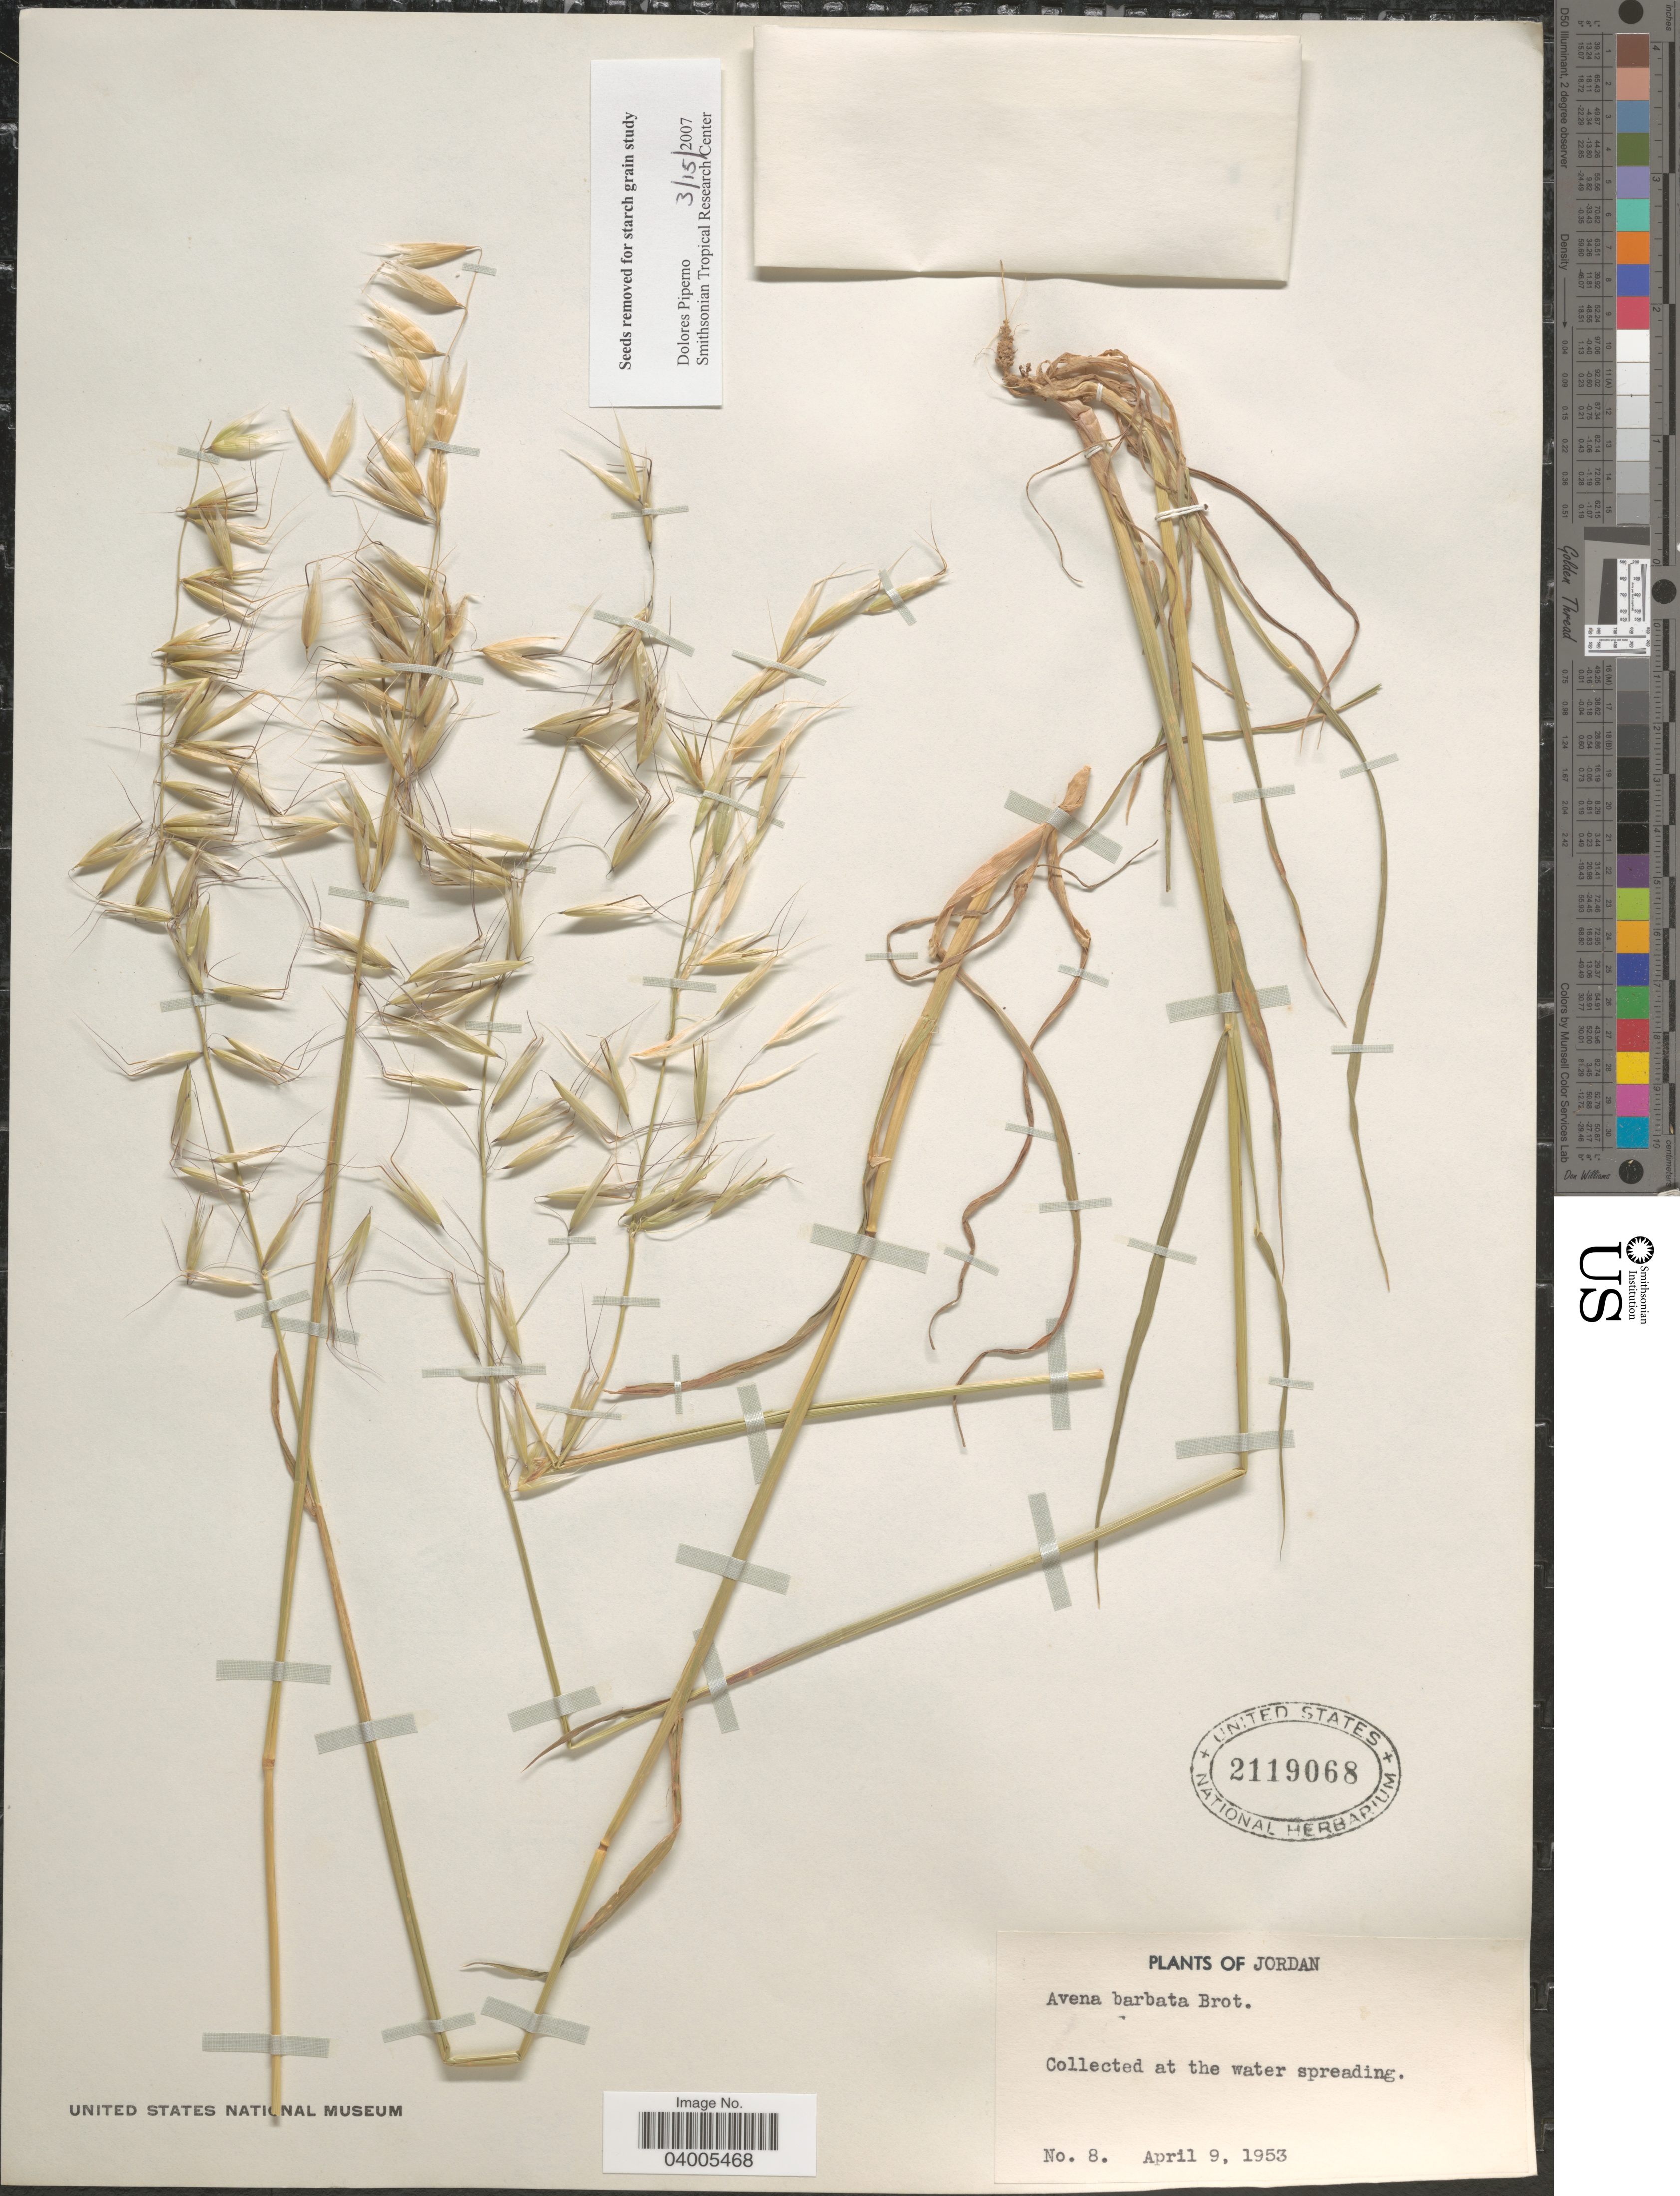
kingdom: Plantae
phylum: Tracheophyta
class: Liliopsida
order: Poales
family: Poaceae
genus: Avena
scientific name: Avena barbata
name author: Pott ex Link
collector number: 8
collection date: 1953-04-09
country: Jordan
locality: At the water spreading.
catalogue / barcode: US 2119068